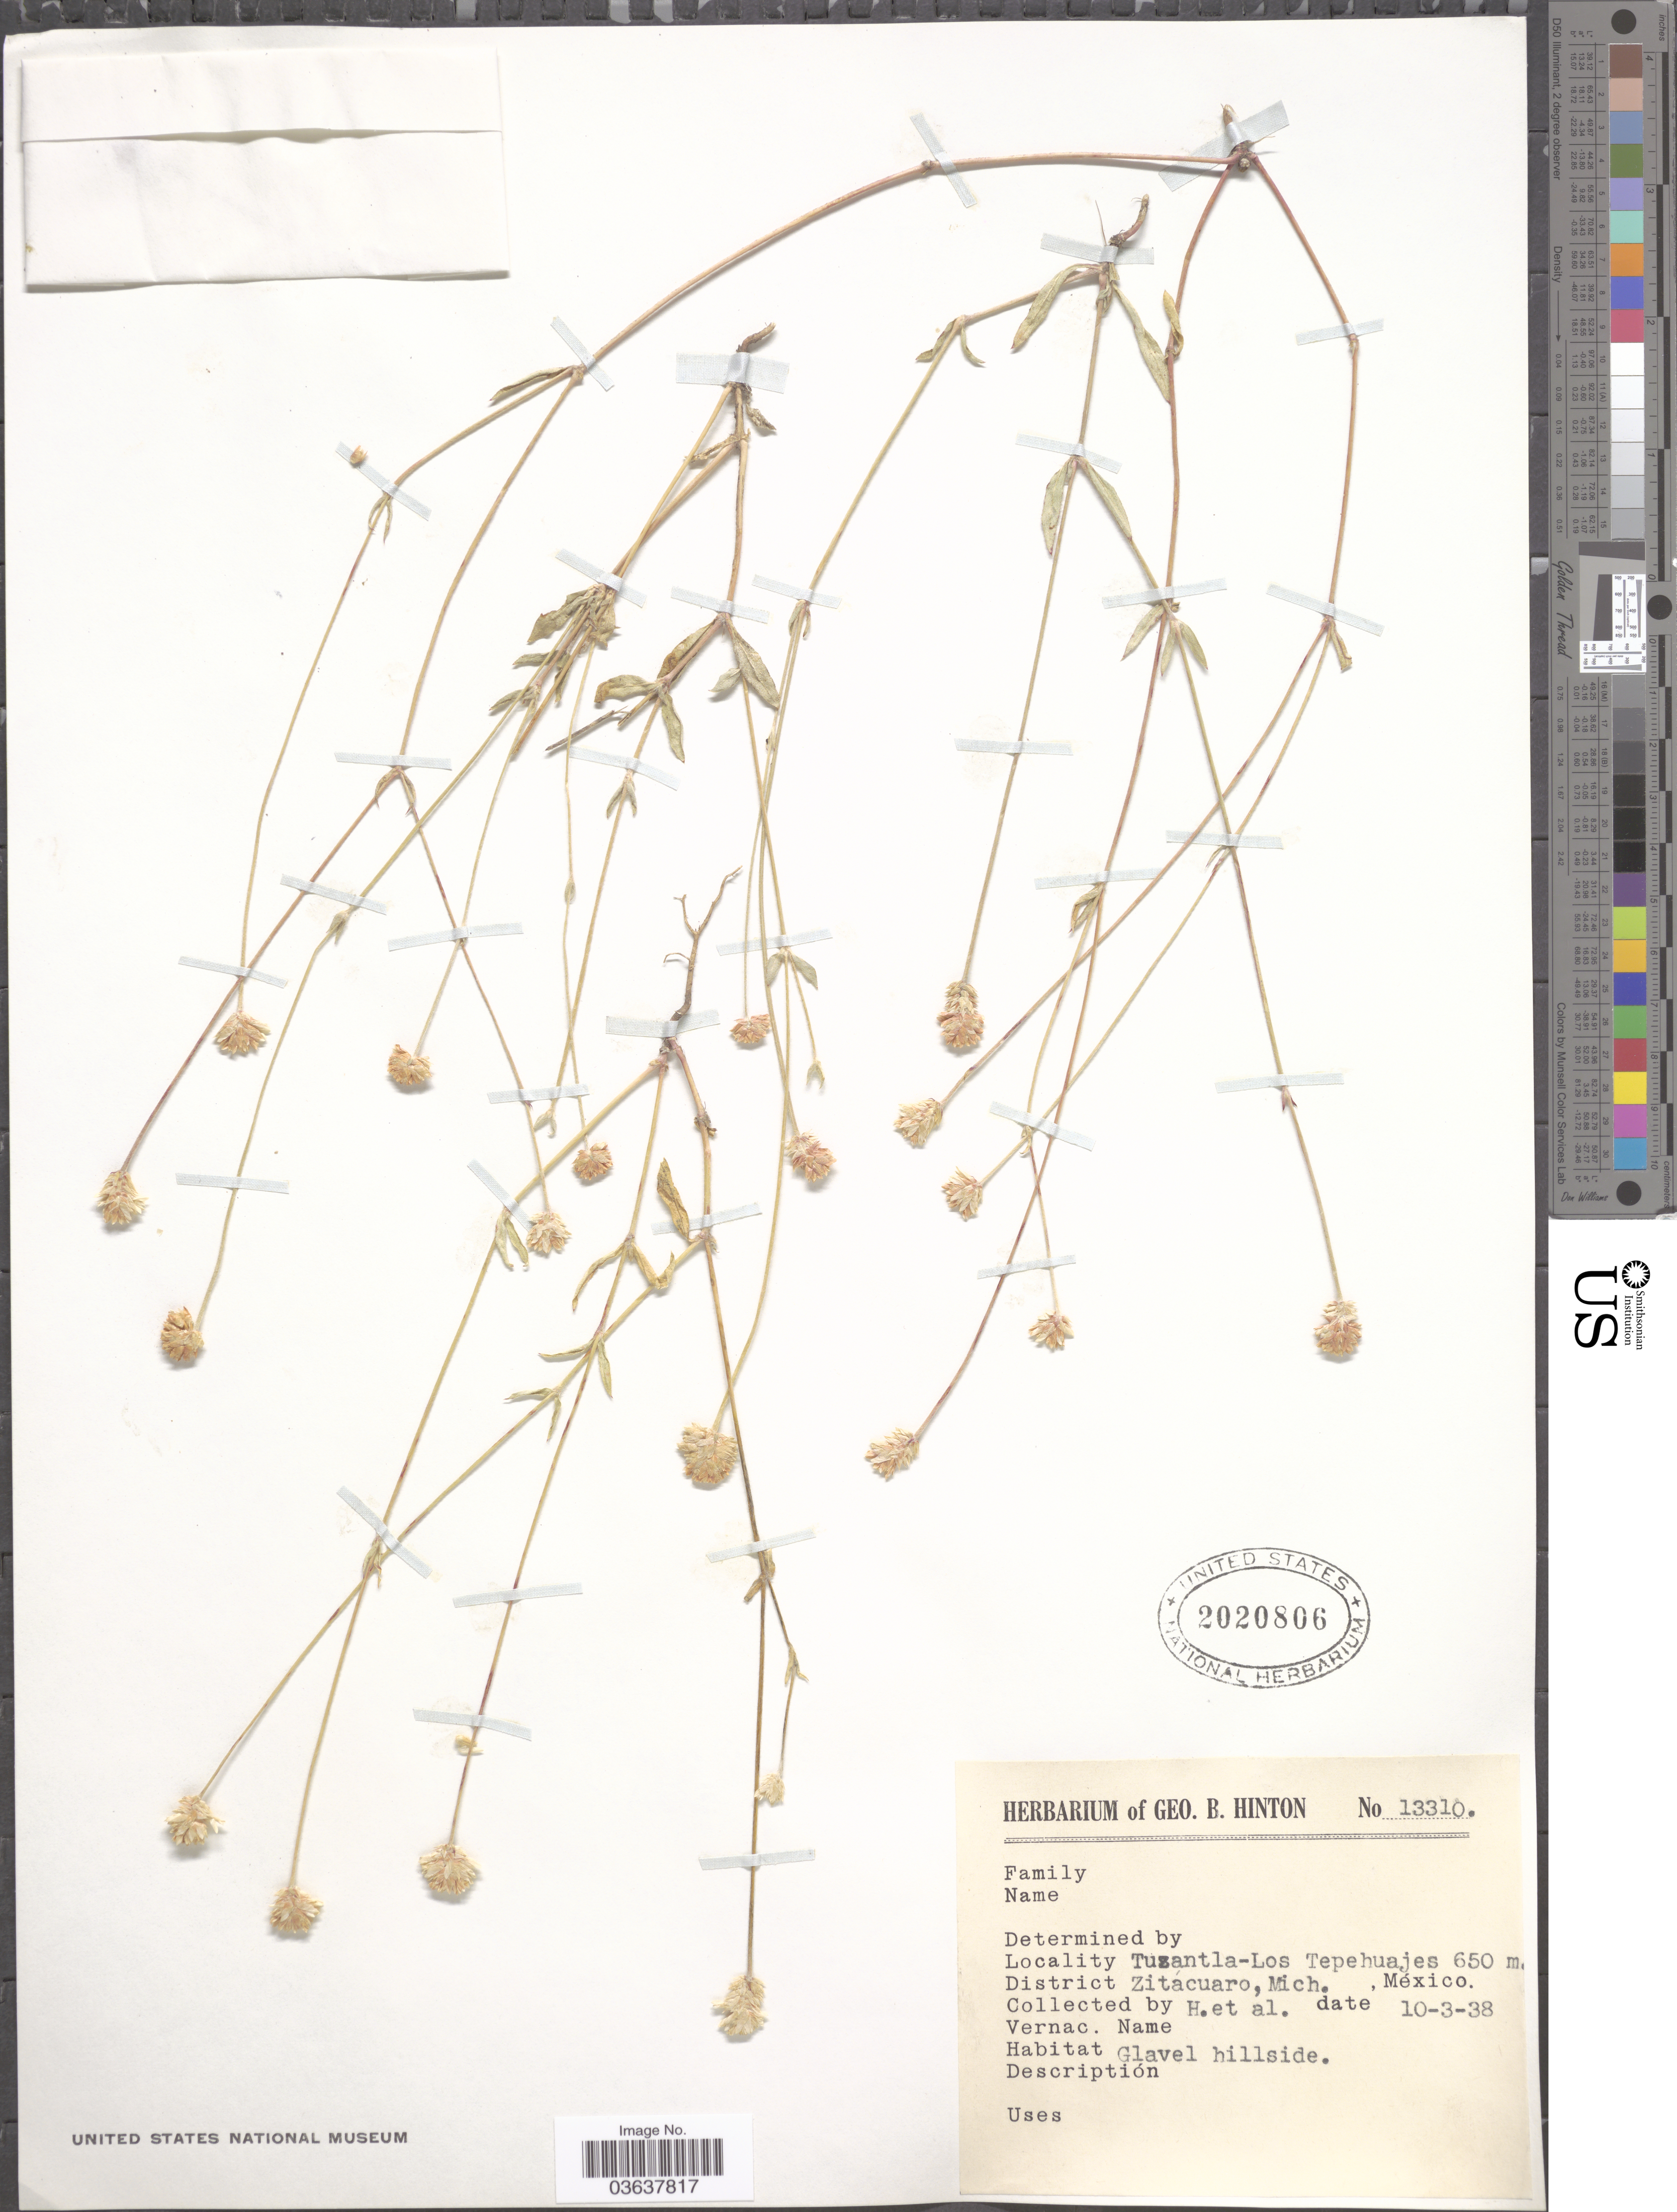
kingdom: Plantae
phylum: Tracheophyta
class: Magnoliopsida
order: Caryophyllales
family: Amaranthaceae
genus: Gomphrena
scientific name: Gomphrena sp.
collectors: G. B. Hinton & et al.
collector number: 13310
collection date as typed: Transcribed d/m/y: 10/3/38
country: Mexico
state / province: Michoacán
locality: Tuzantla-Los Tepehuajes. District Zitácuaro.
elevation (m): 650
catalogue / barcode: US 2020806